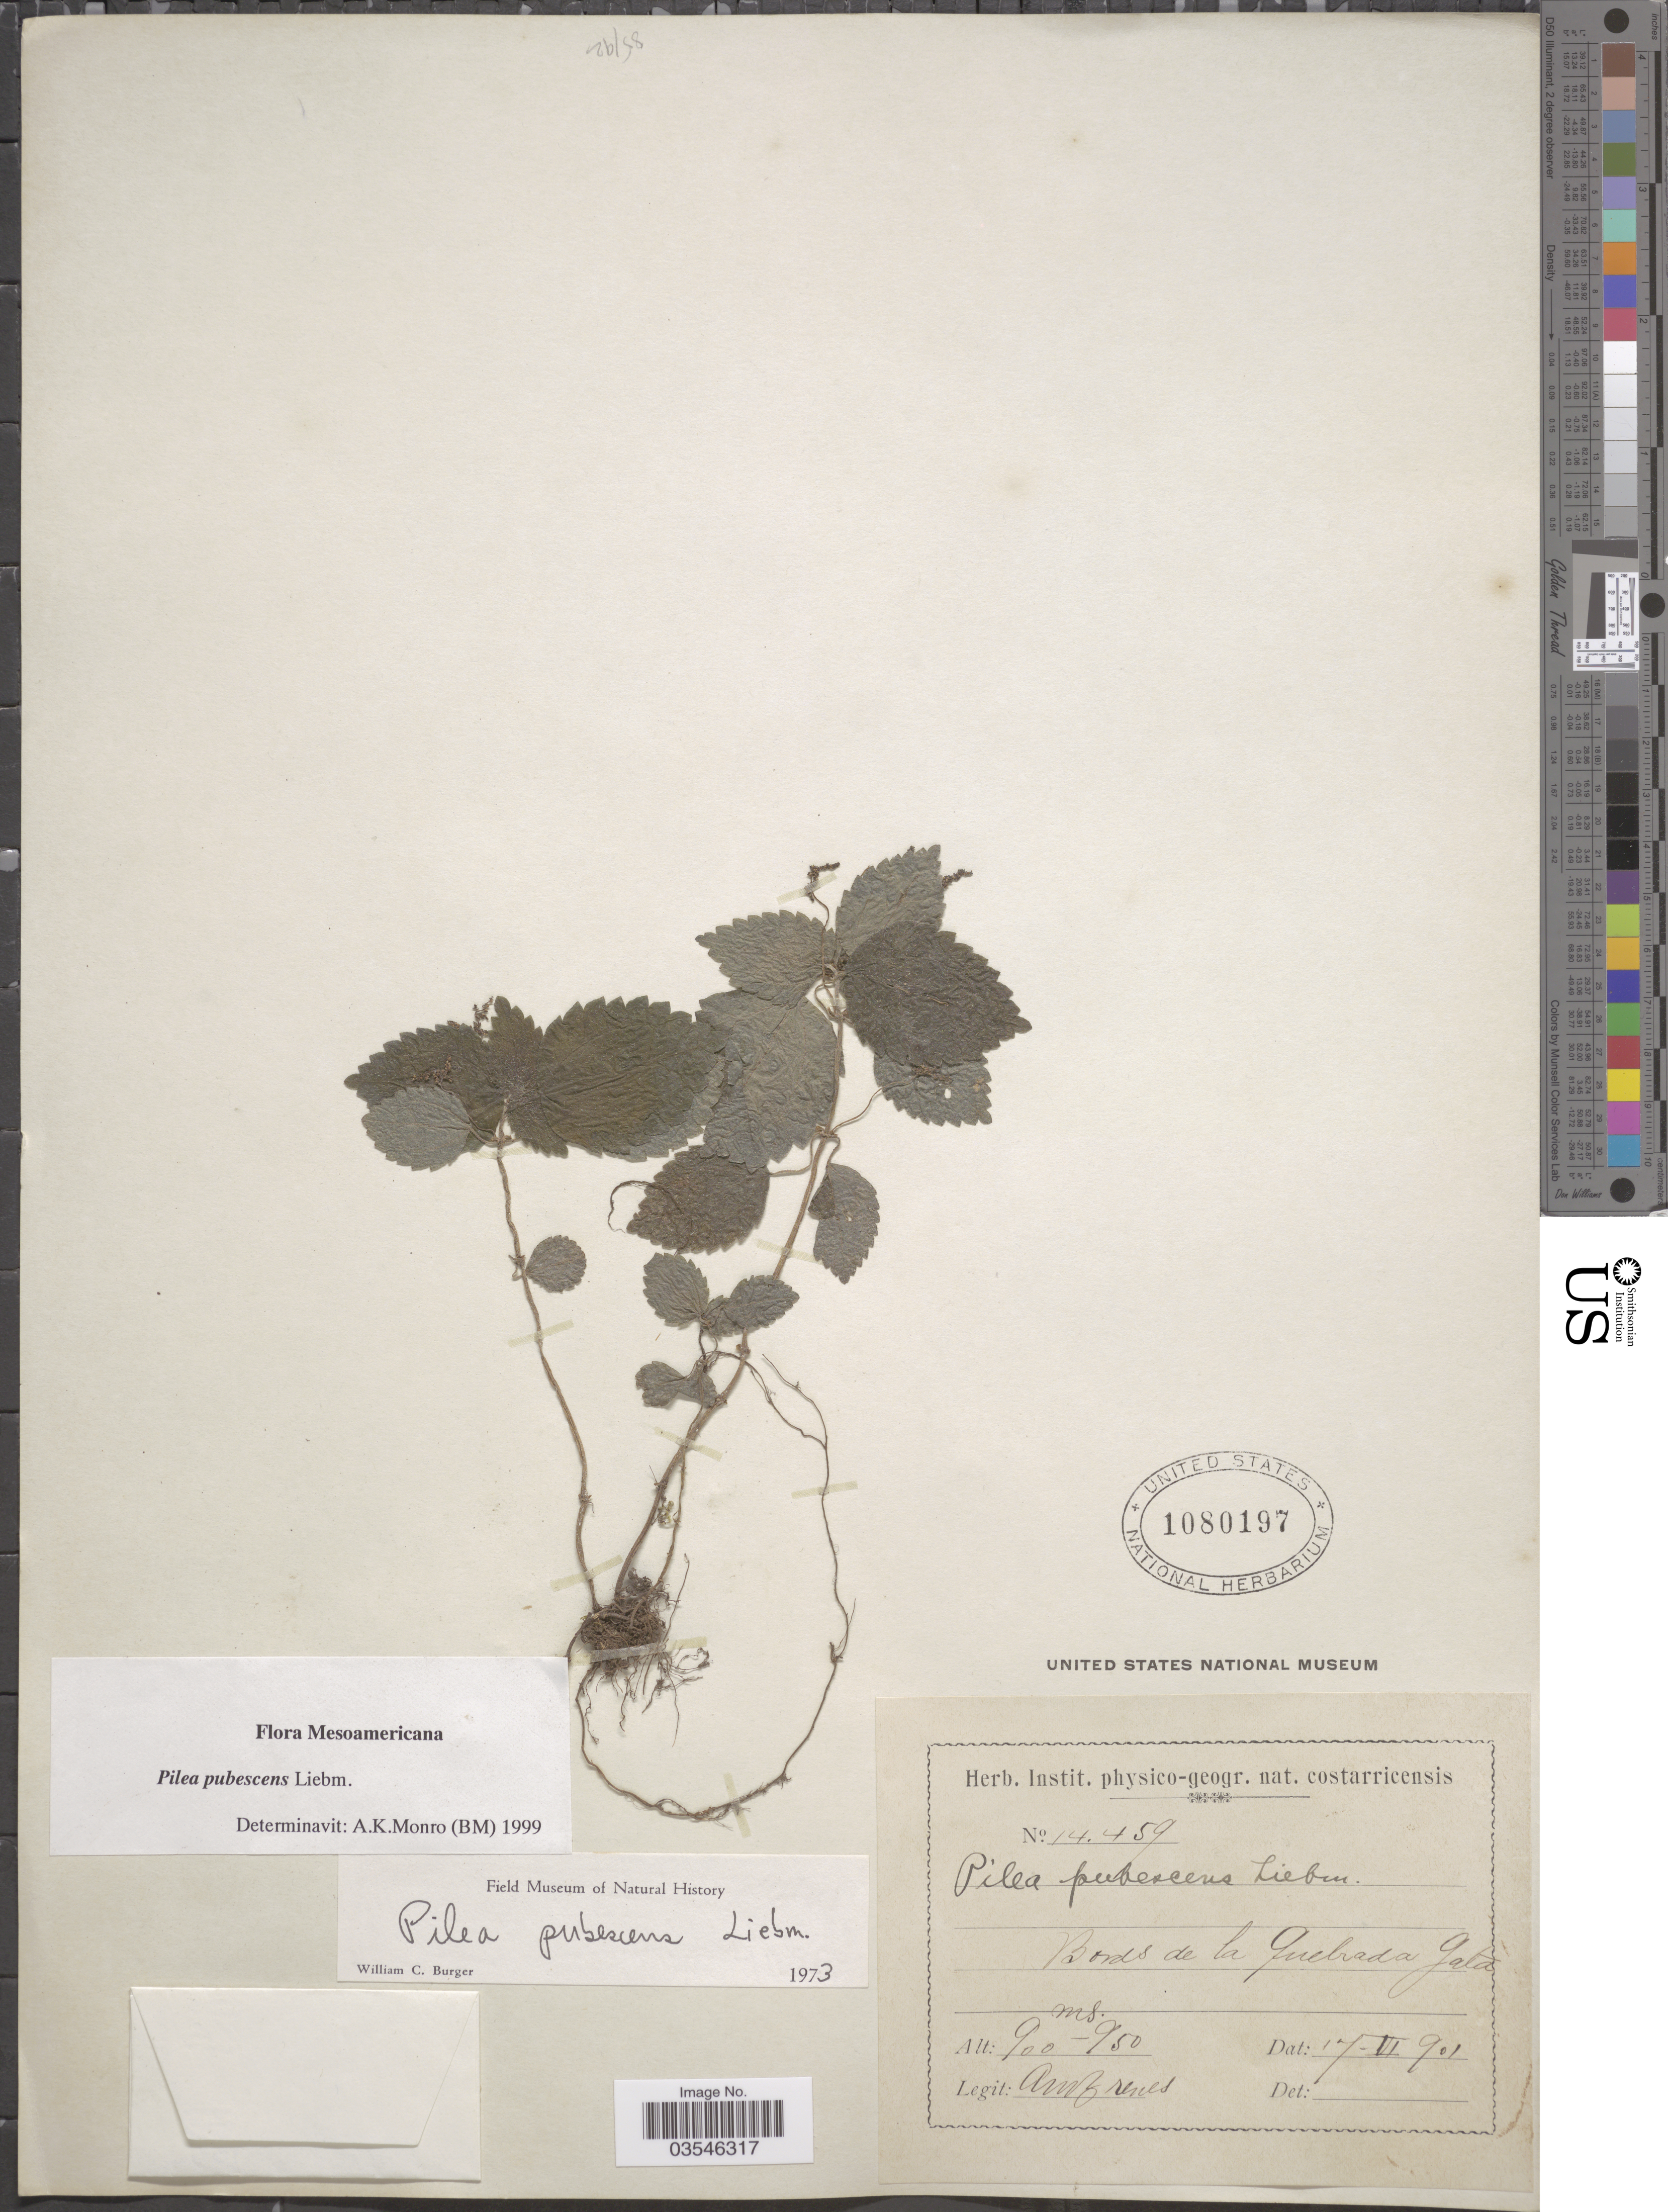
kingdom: Plantae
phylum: Tracheophyta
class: Magnoliopsida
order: Rosales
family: Urticaceae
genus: Pilea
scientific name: Pilea pubescens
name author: Liebm.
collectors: A. Brenes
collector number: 14459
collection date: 1901-06-17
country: Costa Rica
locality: Bords de la Quebrada Gata.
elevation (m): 900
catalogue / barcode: US 1080197